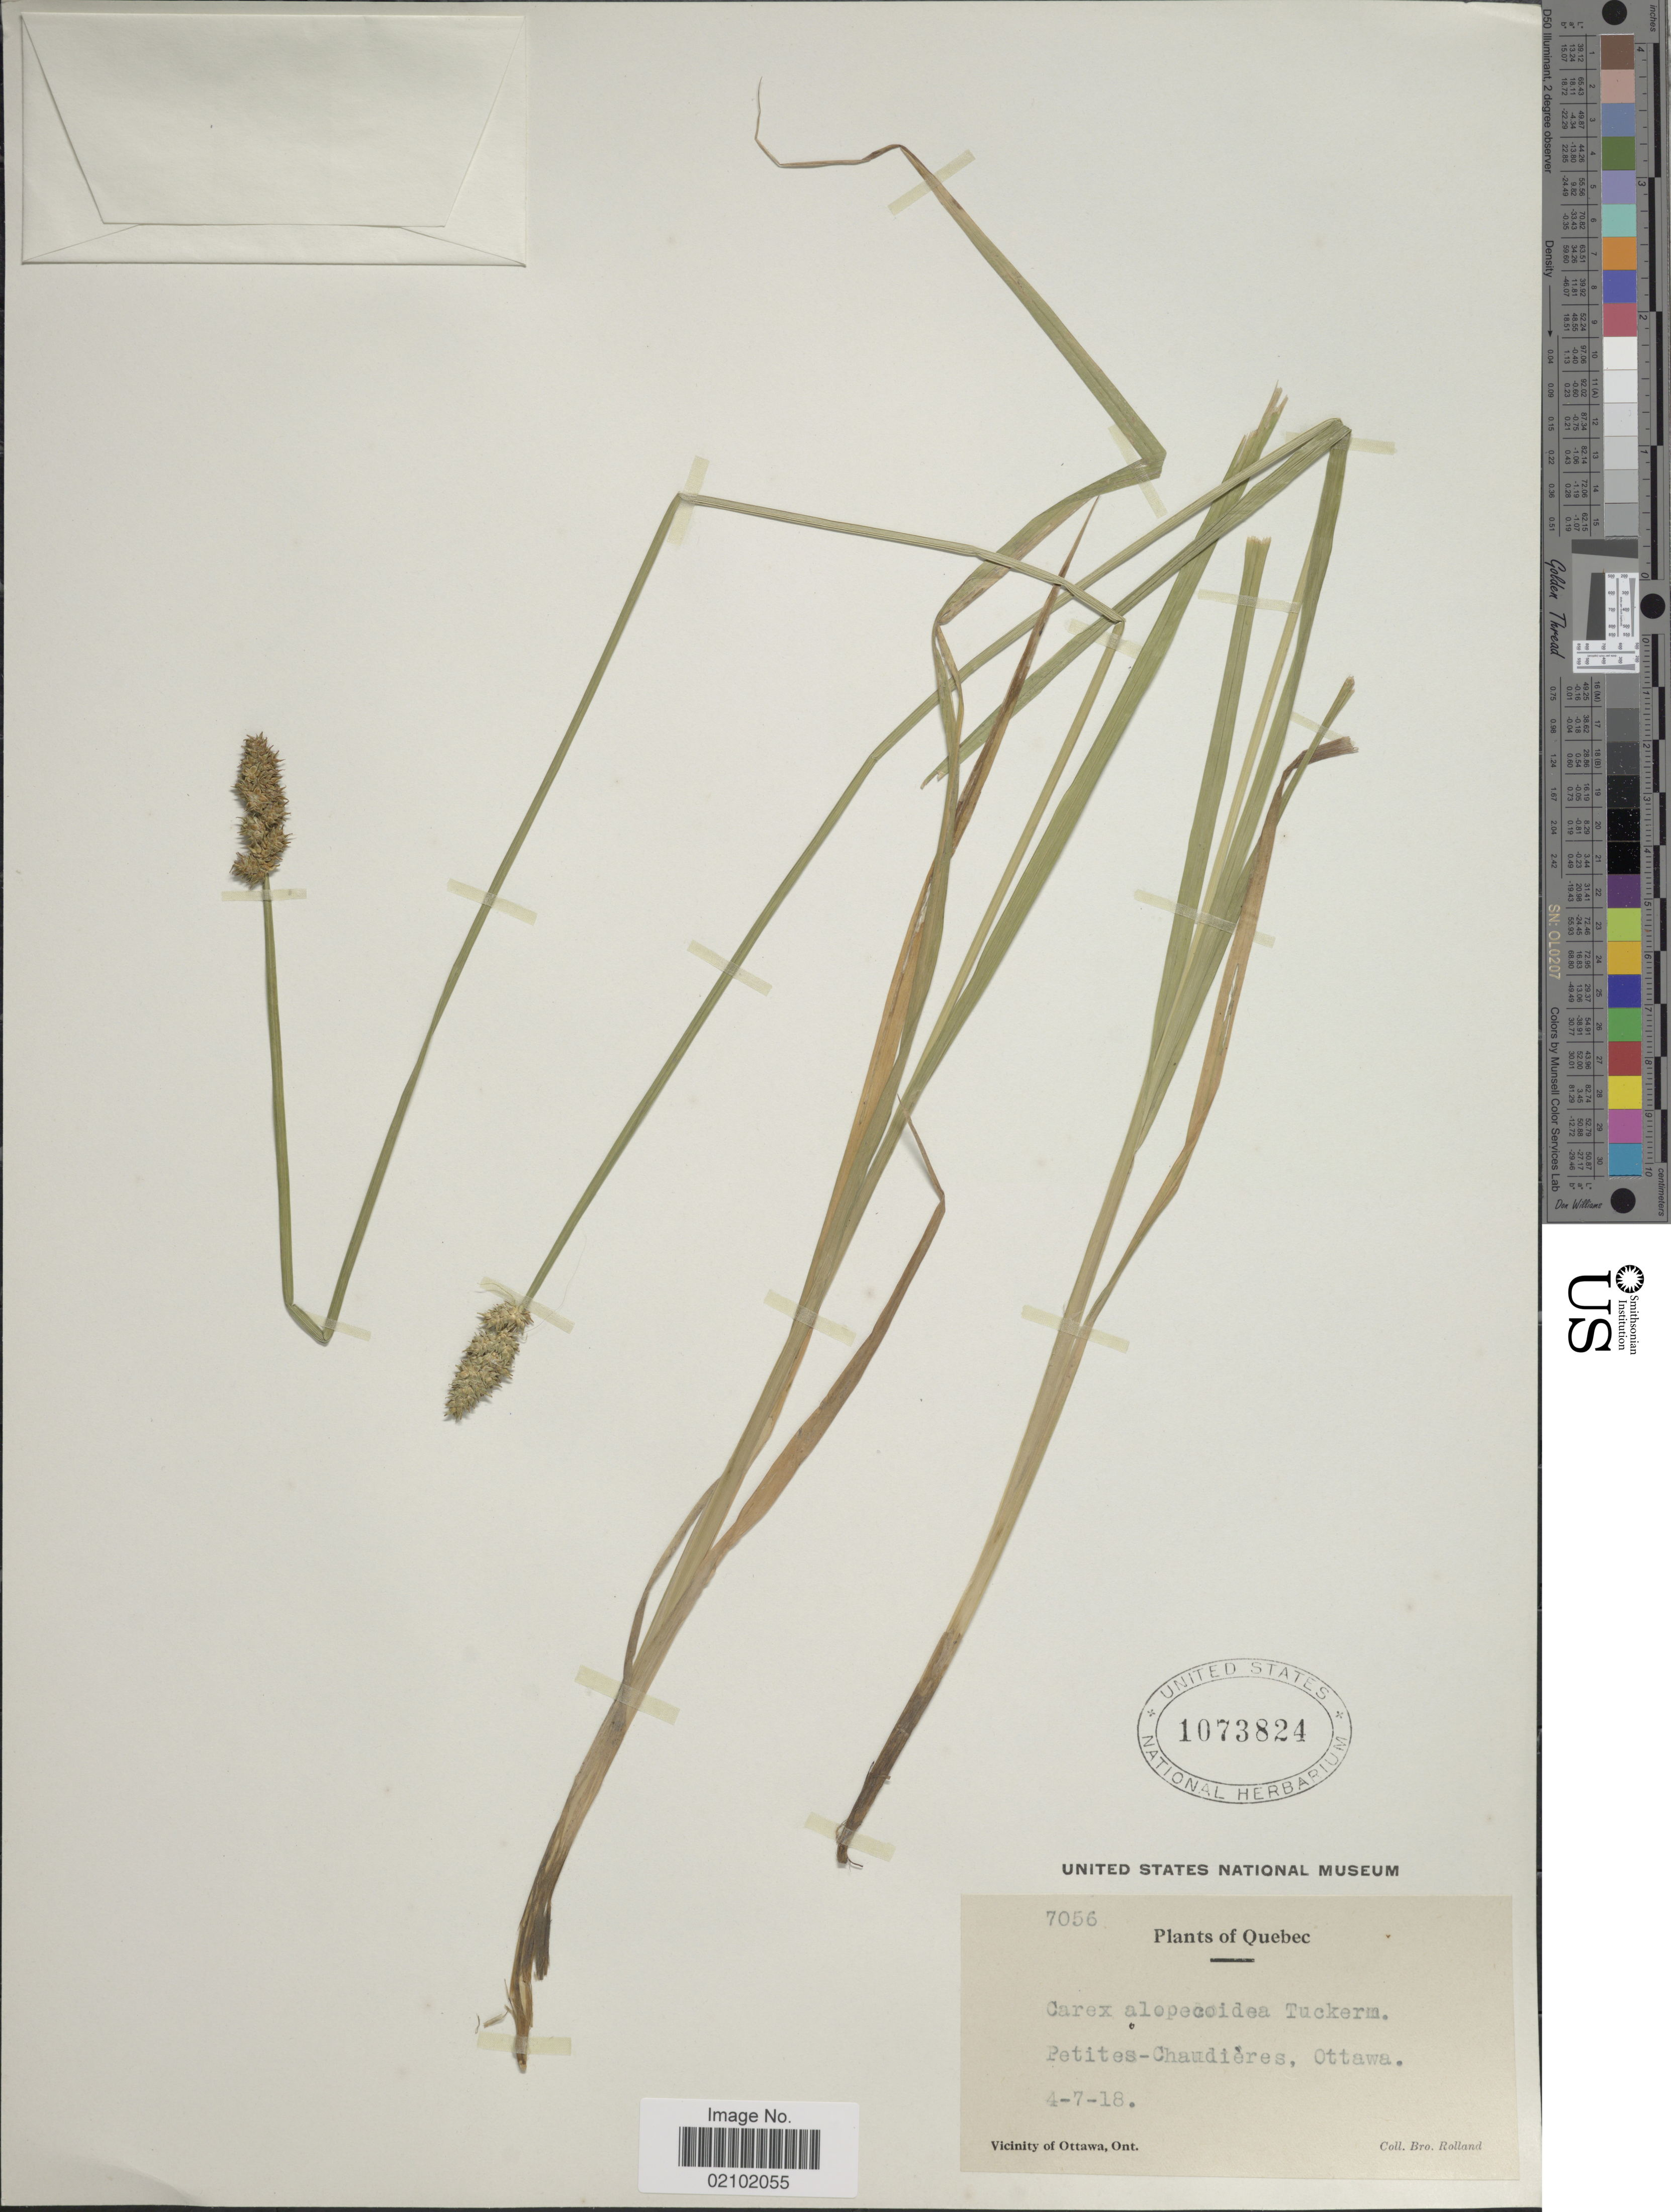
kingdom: Plantae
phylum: Tracheophyta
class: Liliopsida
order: Poales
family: Cyperaceae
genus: Carex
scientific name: Carex alopecoidea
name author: Tuck.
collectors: B. Rolland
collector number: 7056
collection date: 1918-04-07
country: Canada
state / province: Ontario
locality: Petites-Chaudières, Ottawa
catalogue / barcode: US 1073824